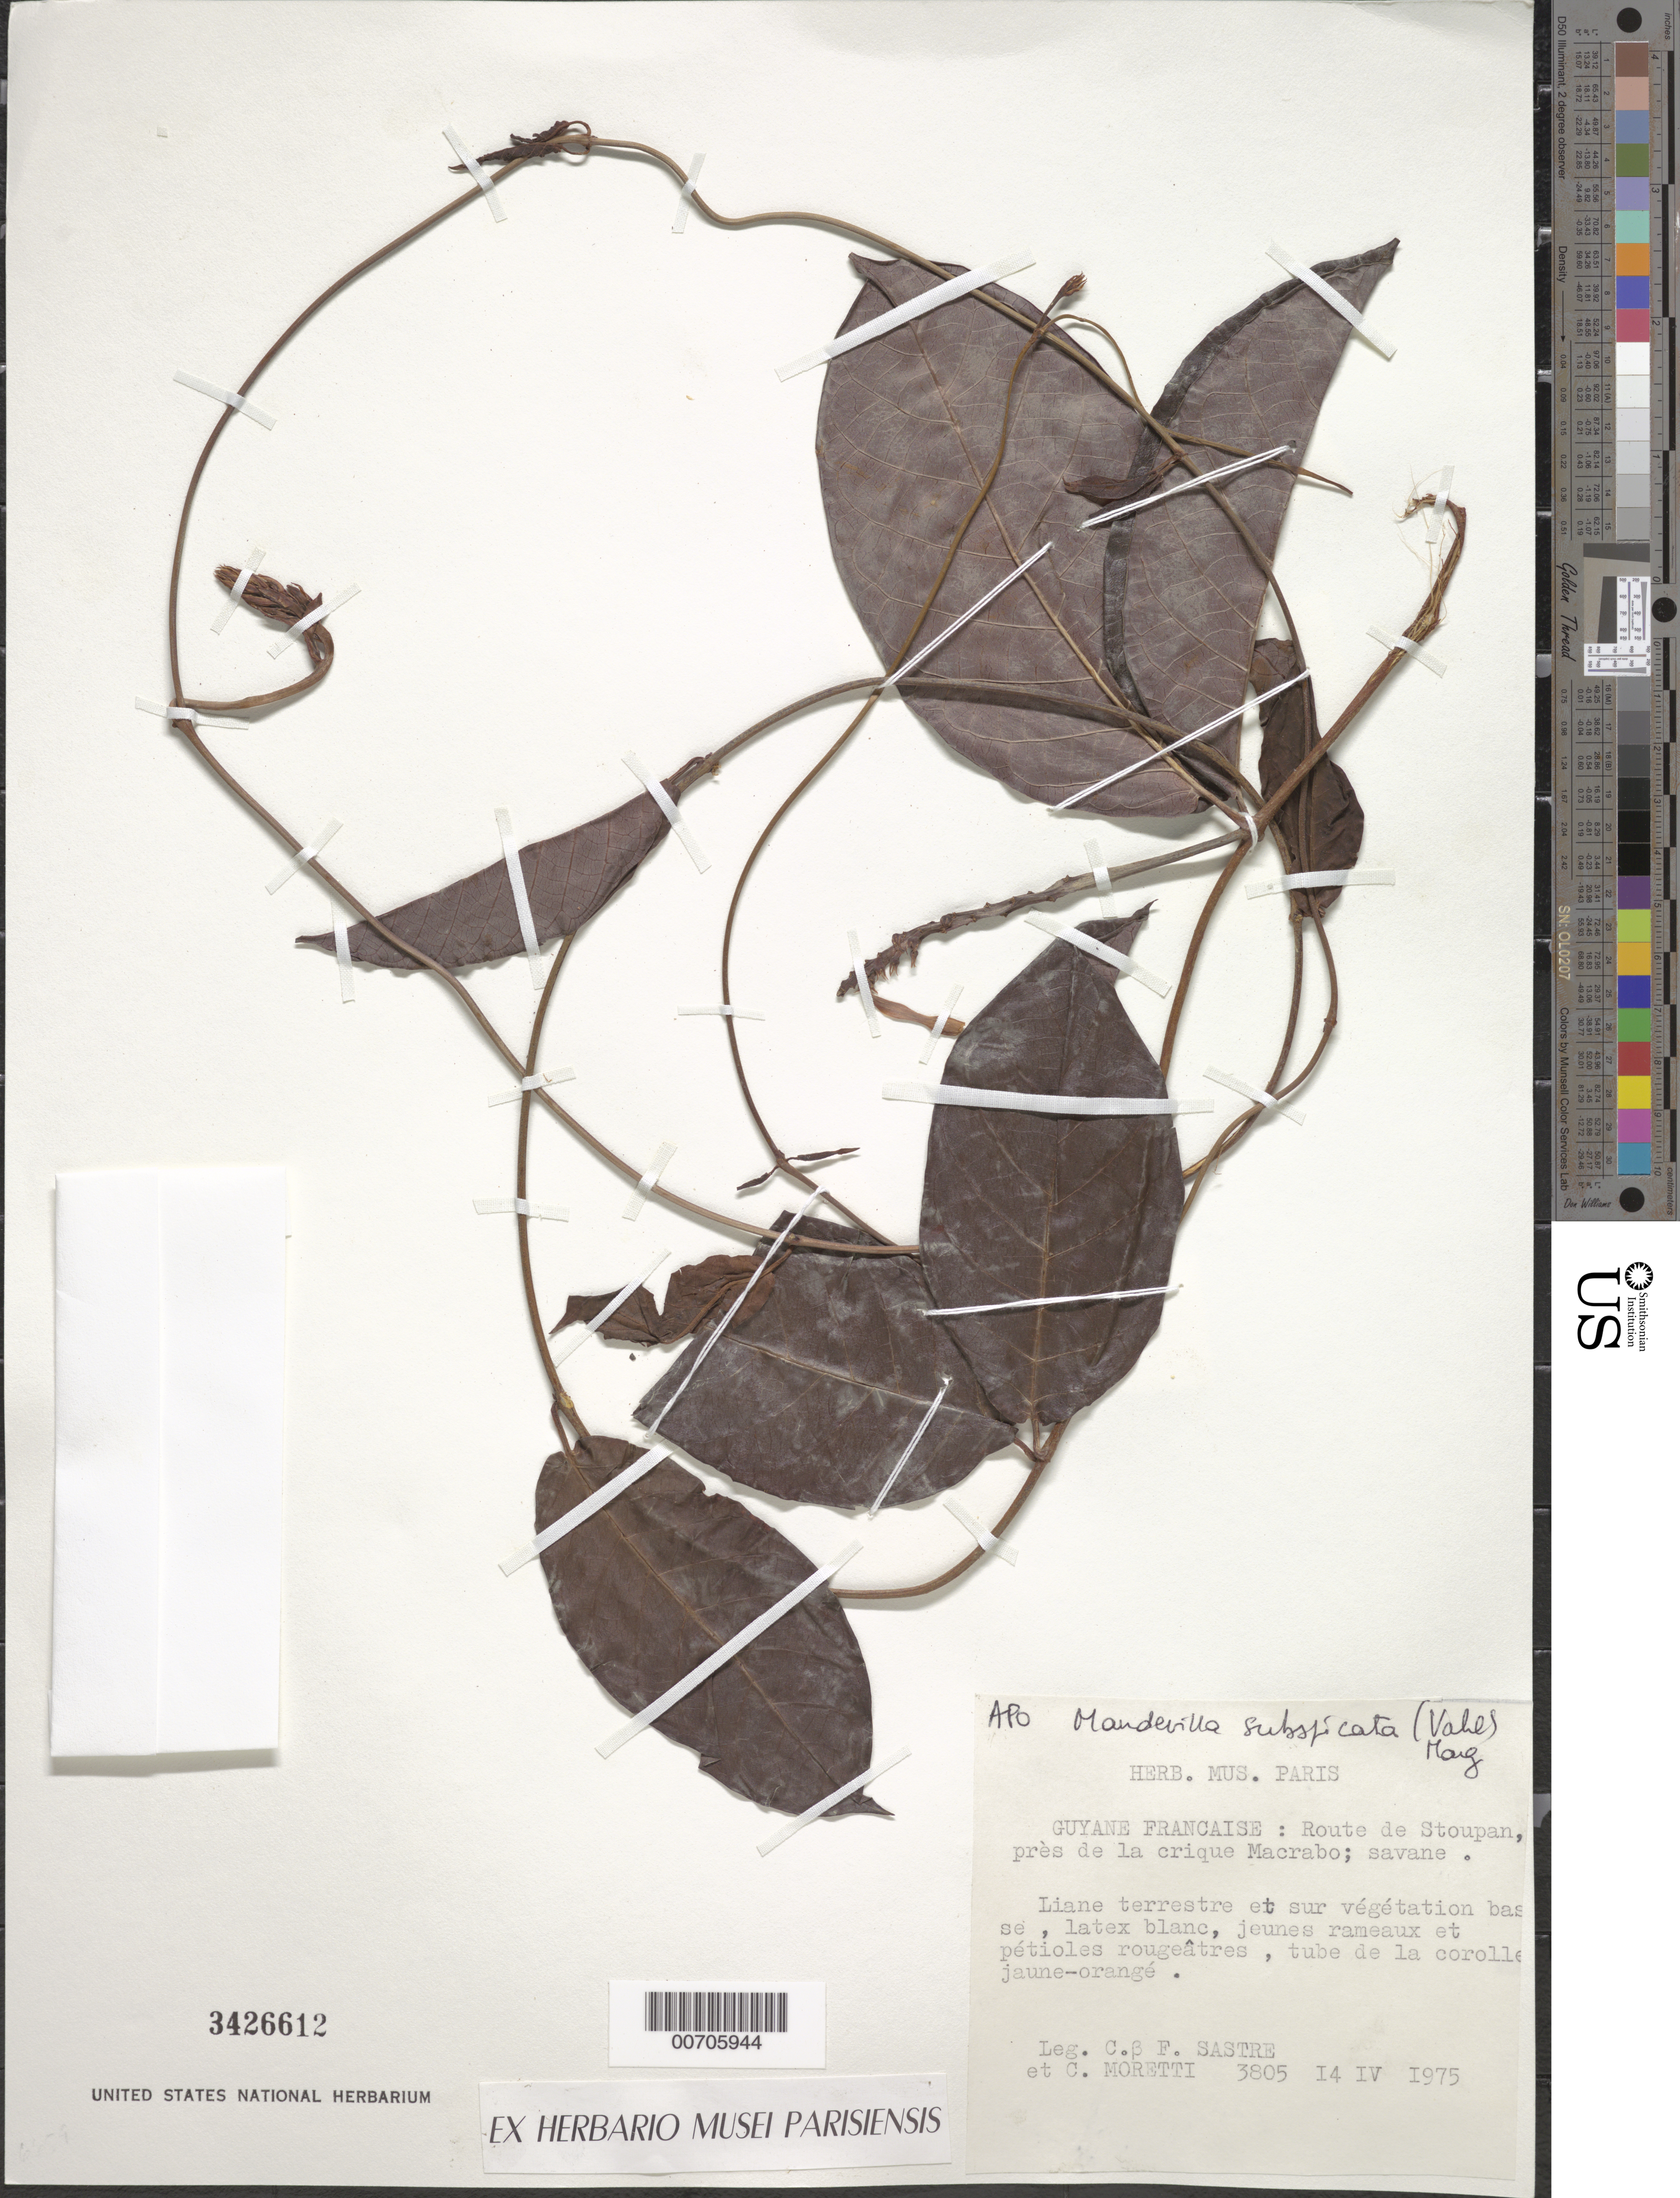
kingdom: Plantae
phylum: Tracheophyta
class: Magnoliopsida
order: Gentianales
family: Apocynaceae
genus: Mandevilla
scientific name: Mandevilla subspicata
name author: (Vahl) Markgr.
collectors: C. H. L. Sastre, F. Sastre & C. Moretti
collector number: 3805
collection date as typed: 14-Apr-75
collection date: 1975-04-14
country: French Guiana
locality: Route de Stoupan, Crique Macrabo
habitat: Savanna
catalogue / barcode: US 3426612